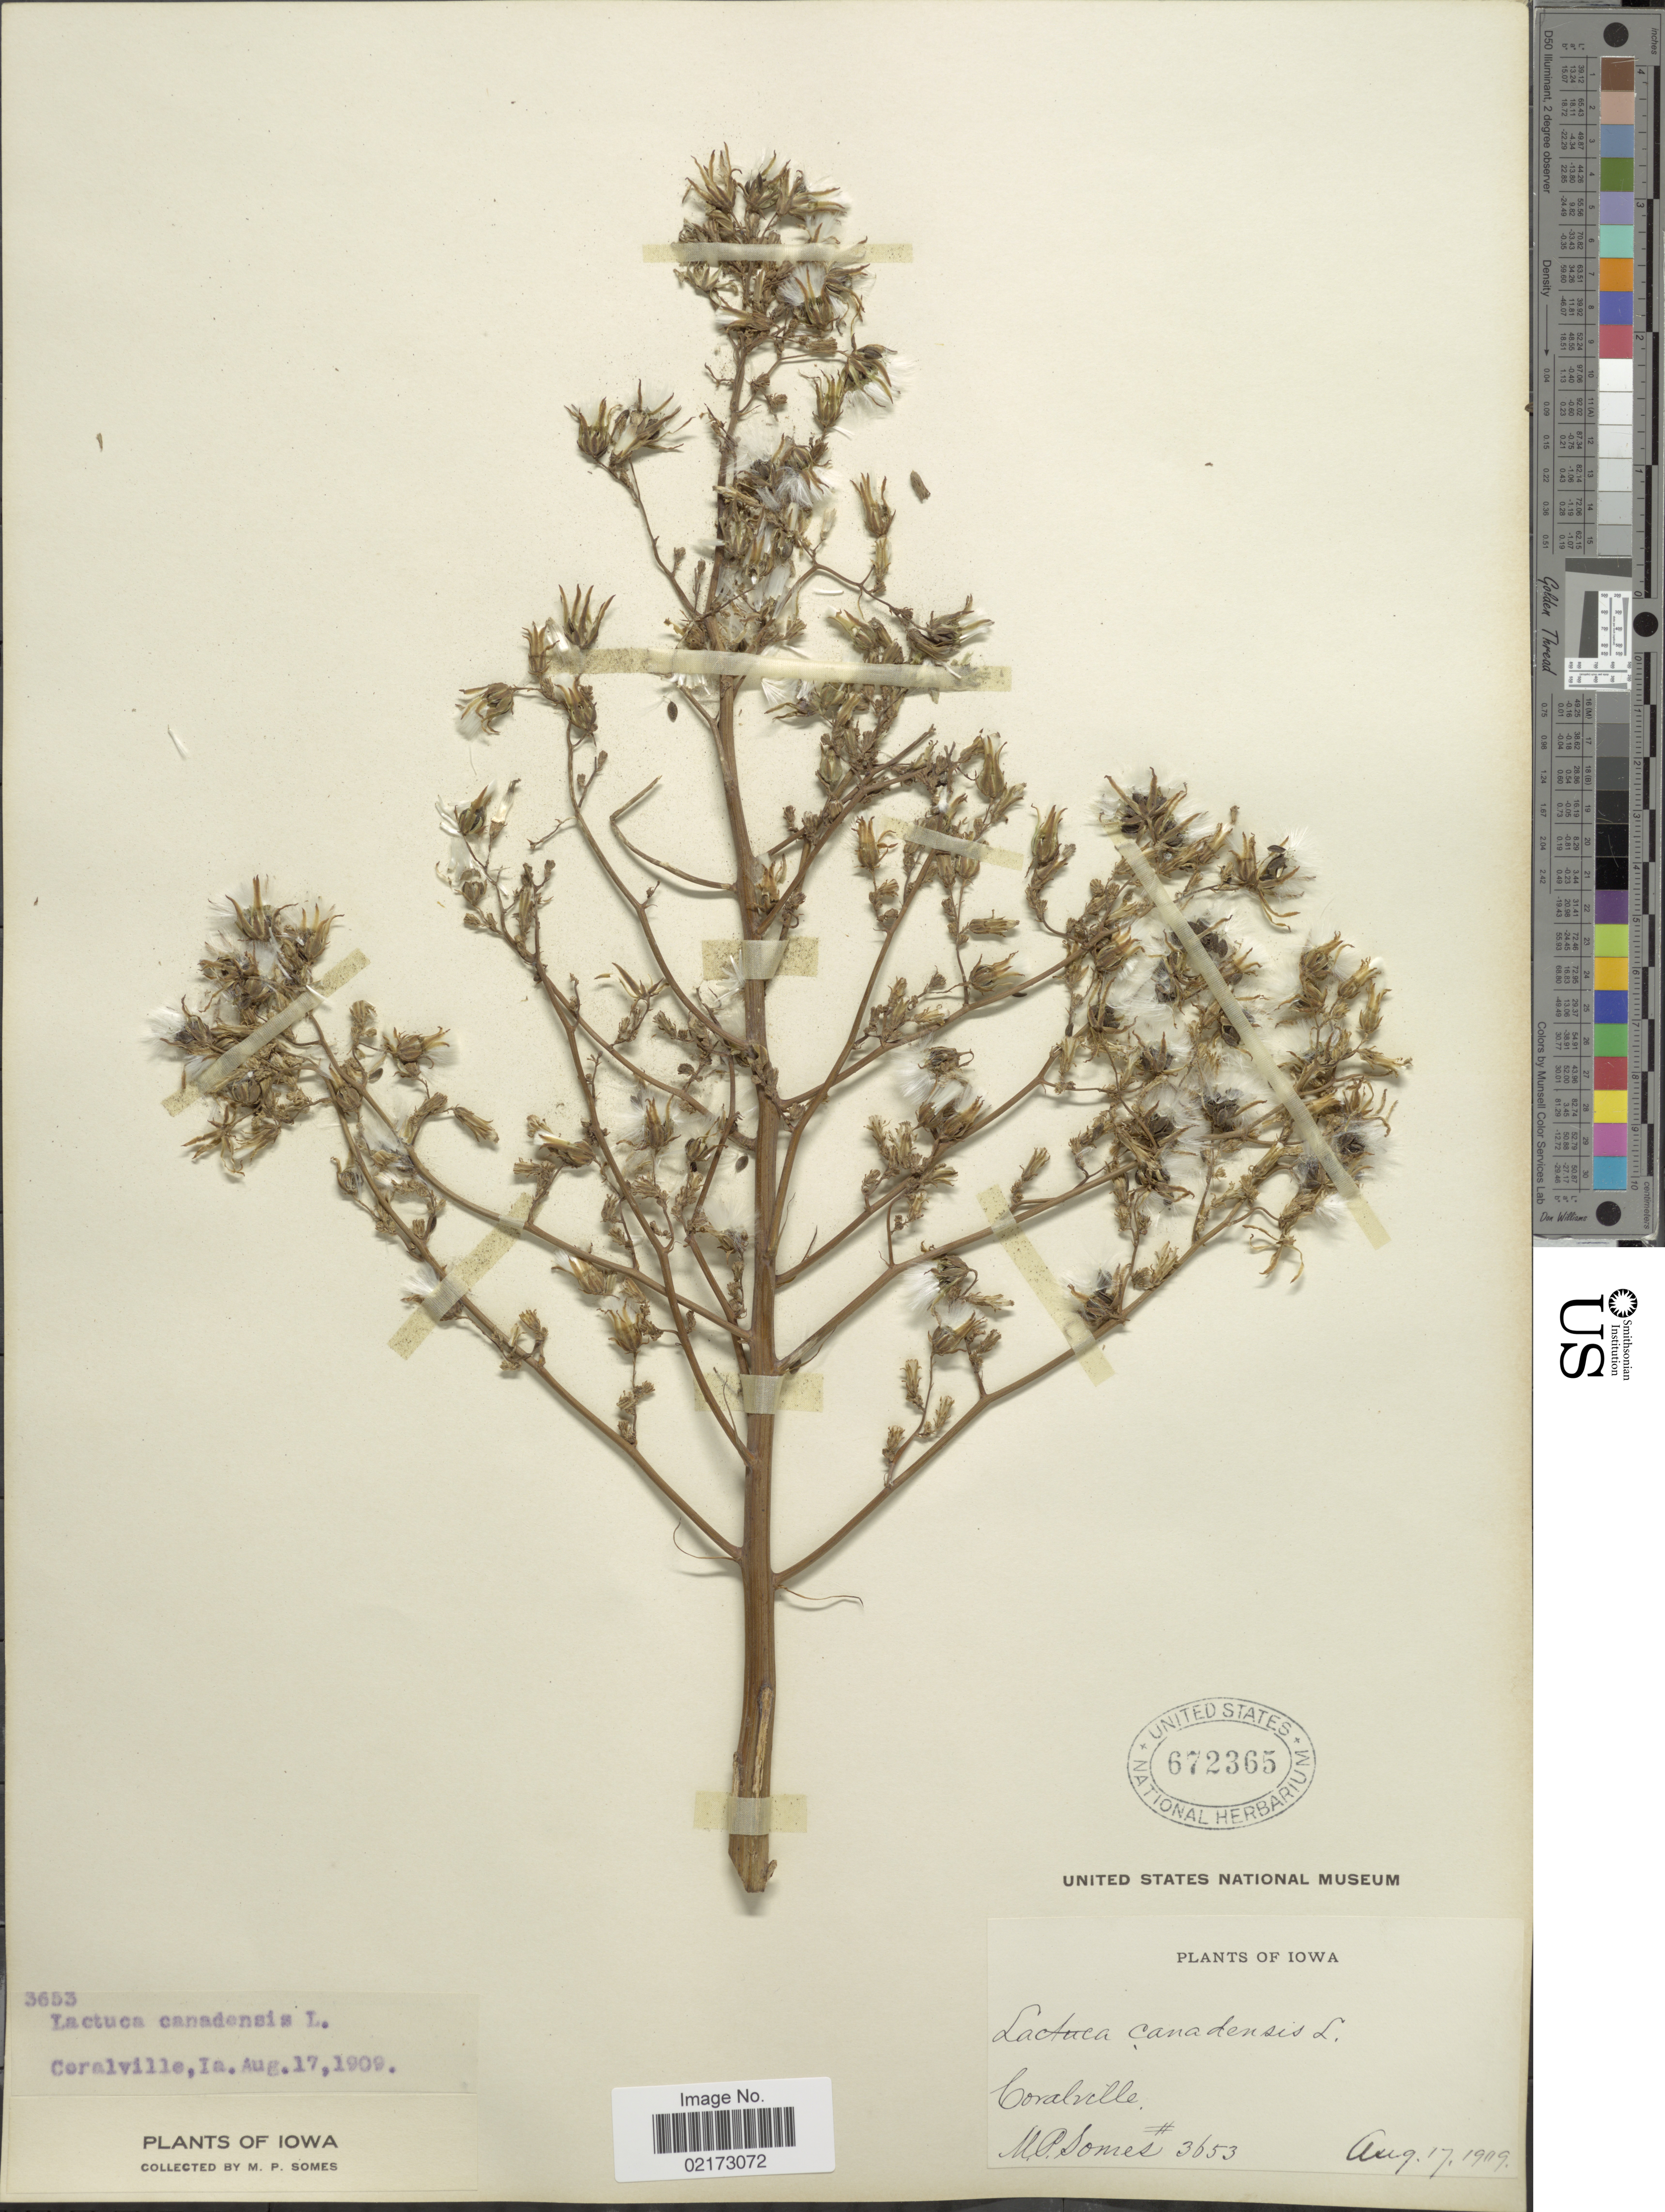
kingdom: Plantae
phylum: Tracheophyta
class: Magnoliopsida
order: Asterales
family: Asteraceae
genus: Lactuca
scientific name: Lactuca canadensis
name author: L.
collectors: M. Somes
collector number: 3653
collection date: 1909-08-17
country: United States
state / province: Iowa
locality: Coralville, Ia.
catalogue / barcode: US 672365